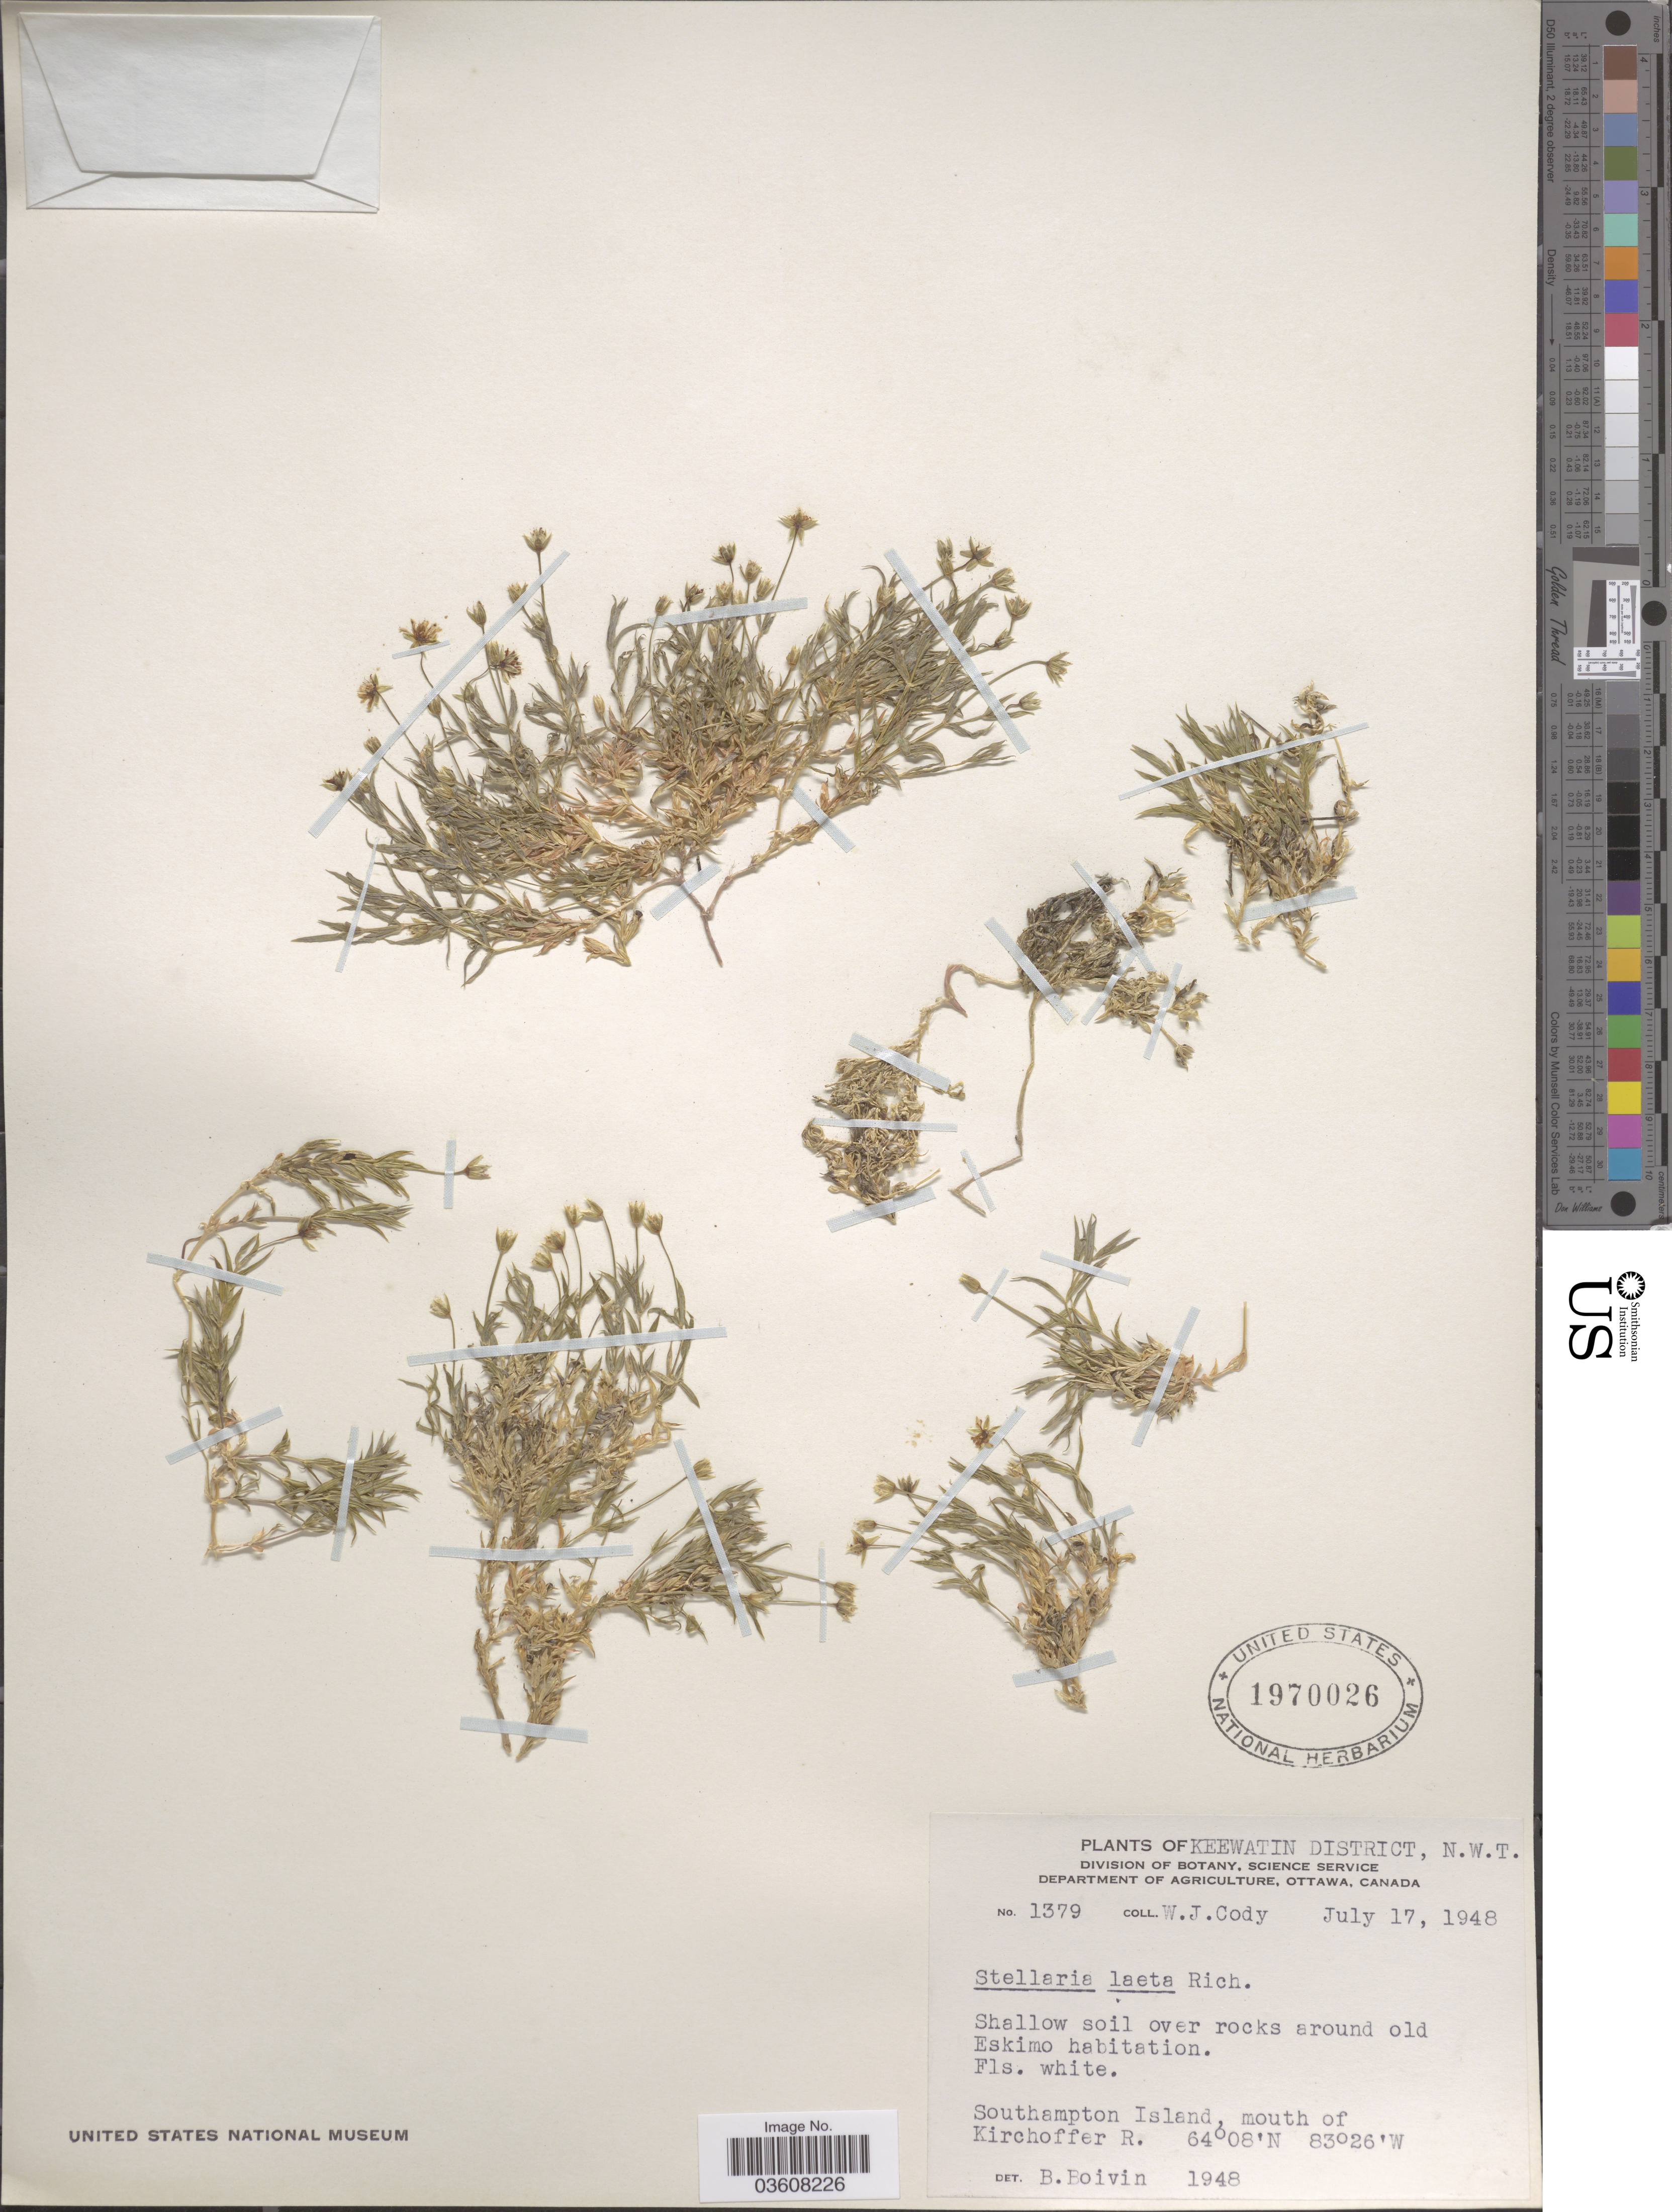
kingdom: Plantae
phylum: Tracheophyta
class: Magnoliopsida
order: Caryophyllales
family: Caryophyllaceae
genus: Stellaria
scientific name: Stellaria laeta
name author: Richards.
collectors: W. Cody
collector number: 1379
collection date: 1948-07-17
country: Canada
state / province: Northwest Territories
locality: Keewatin District. Southampton Island, mouth of Kirchoffer R.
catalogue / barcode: US 1970026